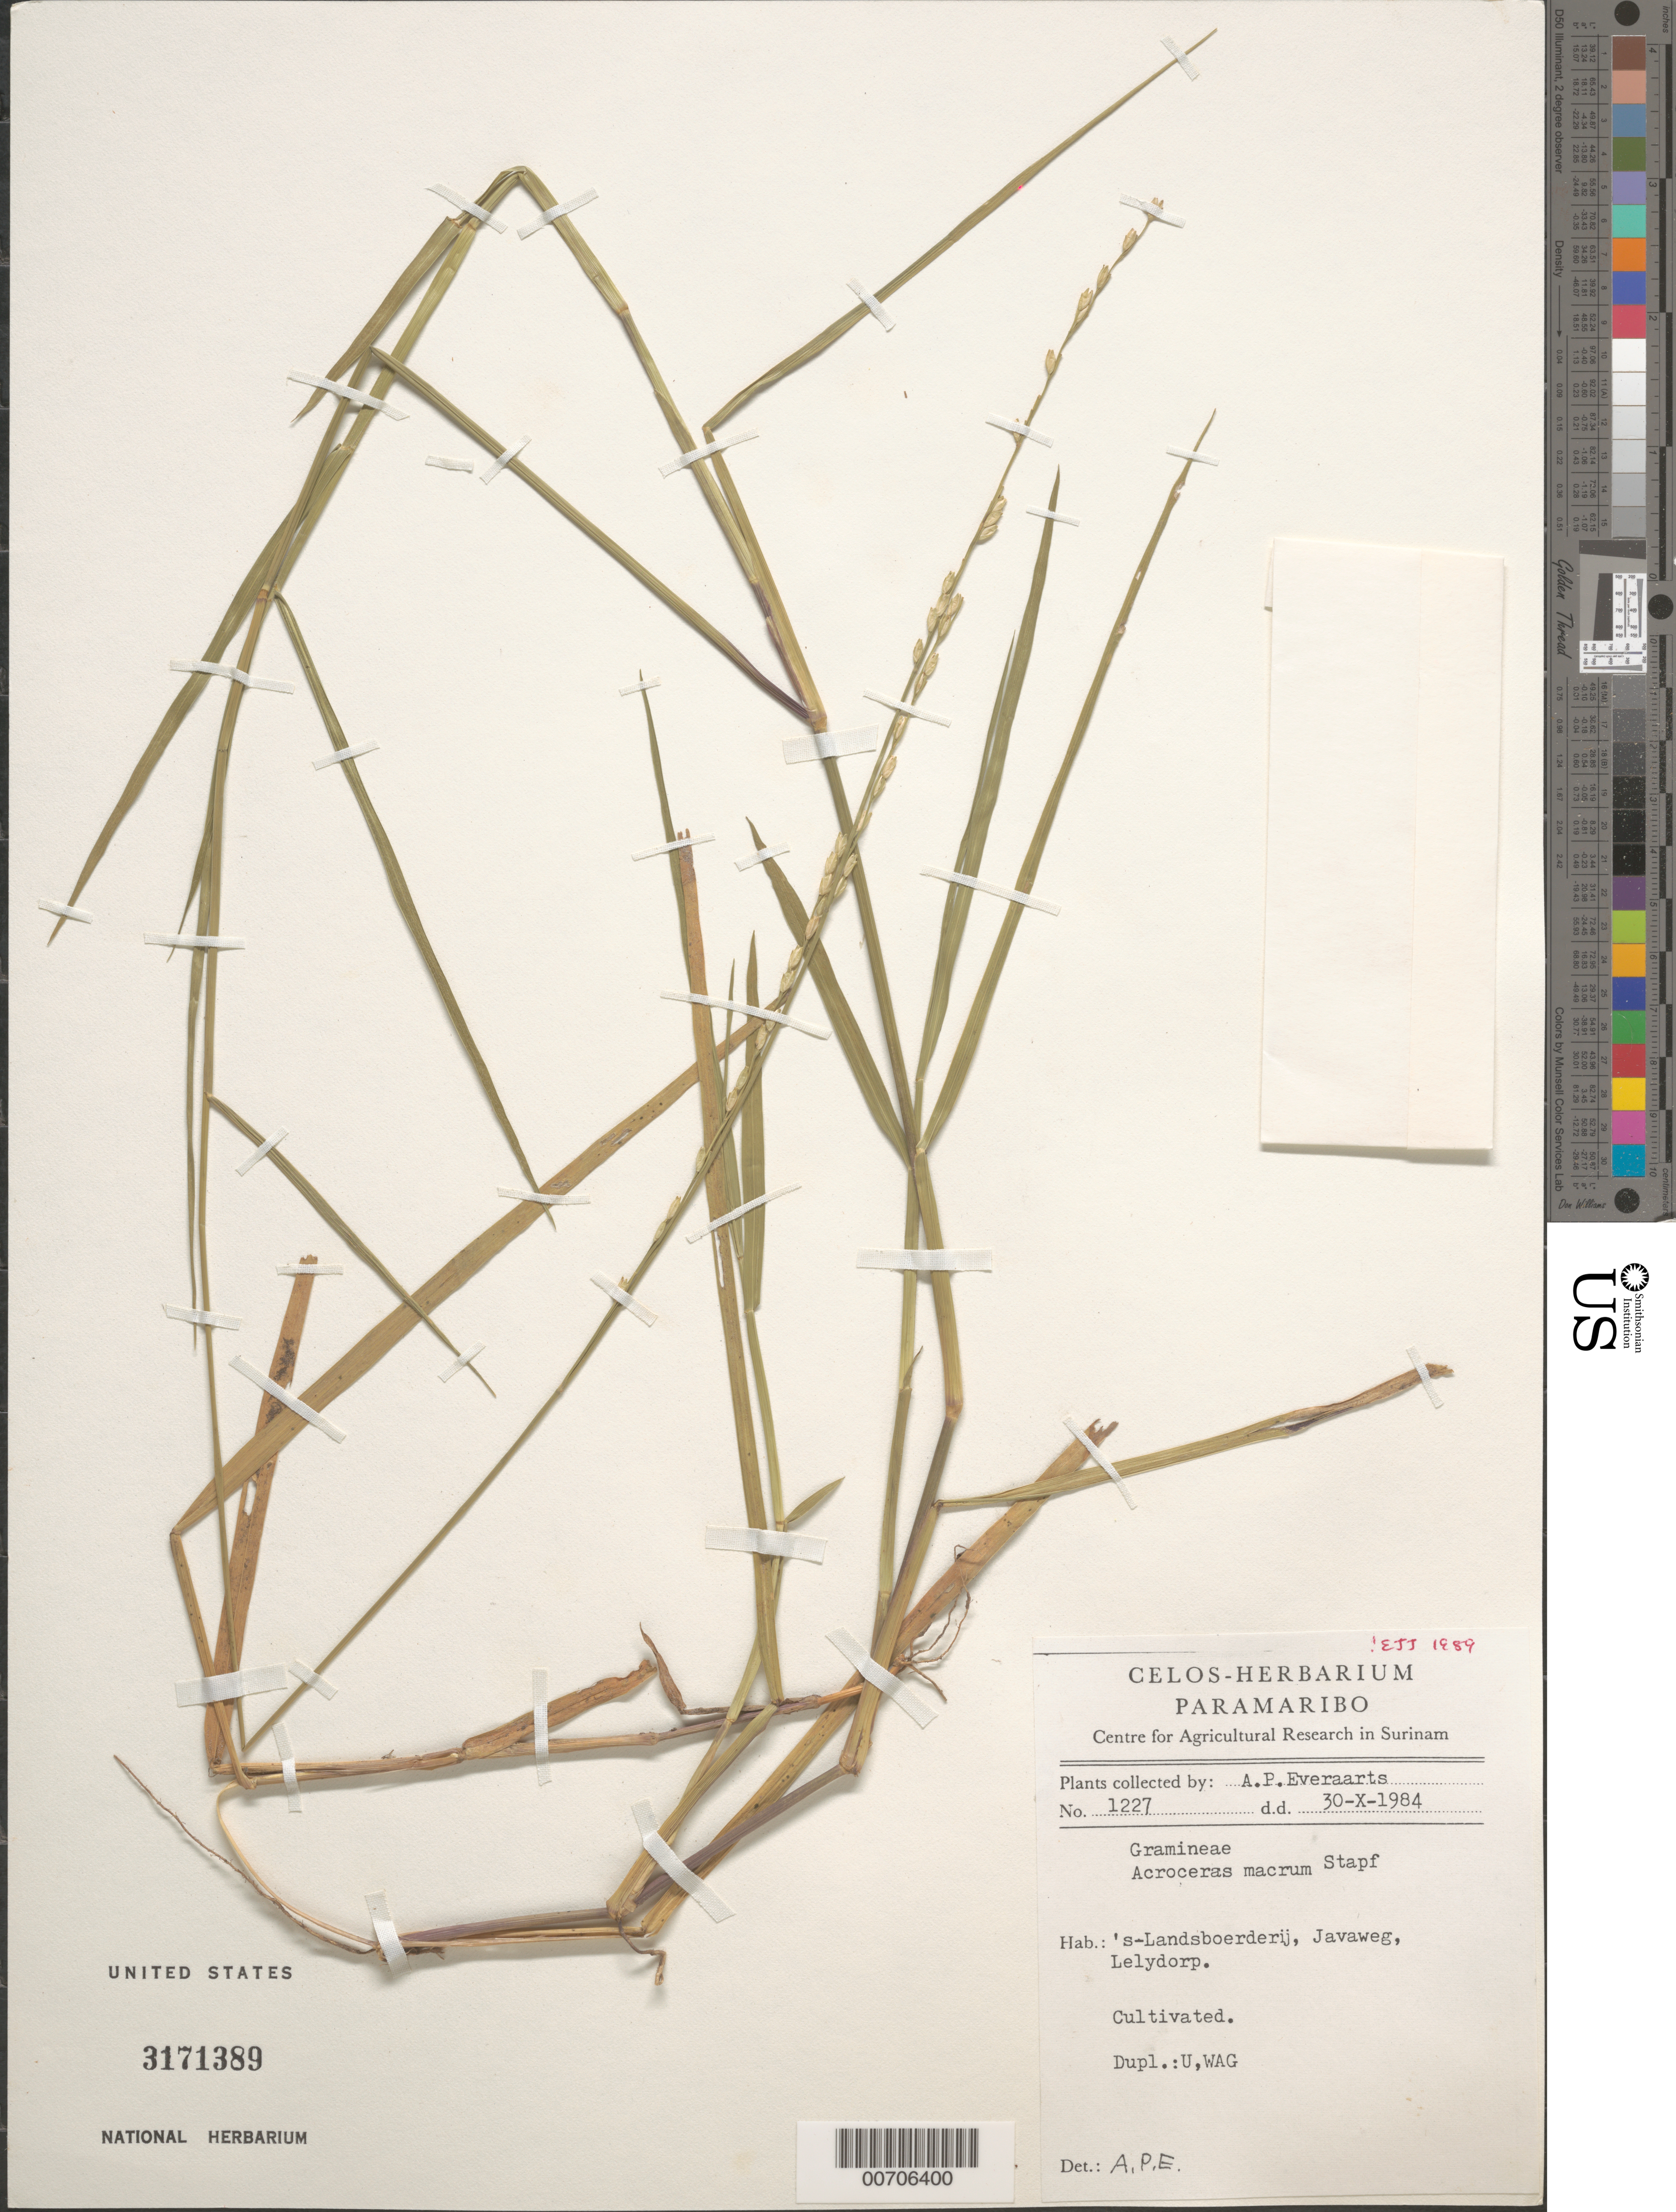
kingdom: Plantae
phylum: Tracheophyta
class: Liliopsida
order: Poales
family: Poaceae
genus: Acroceras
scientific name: Acroceras macrum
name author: Stapf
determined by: Judziewicz, E. J.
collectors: A. Everaarts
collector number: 1227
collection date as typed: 30-Oct-84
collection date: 1984-10-30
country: Suriname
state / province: Saramacca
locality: Landsboerderij, Javaweg, Lelydorp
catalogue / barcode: US 3171389